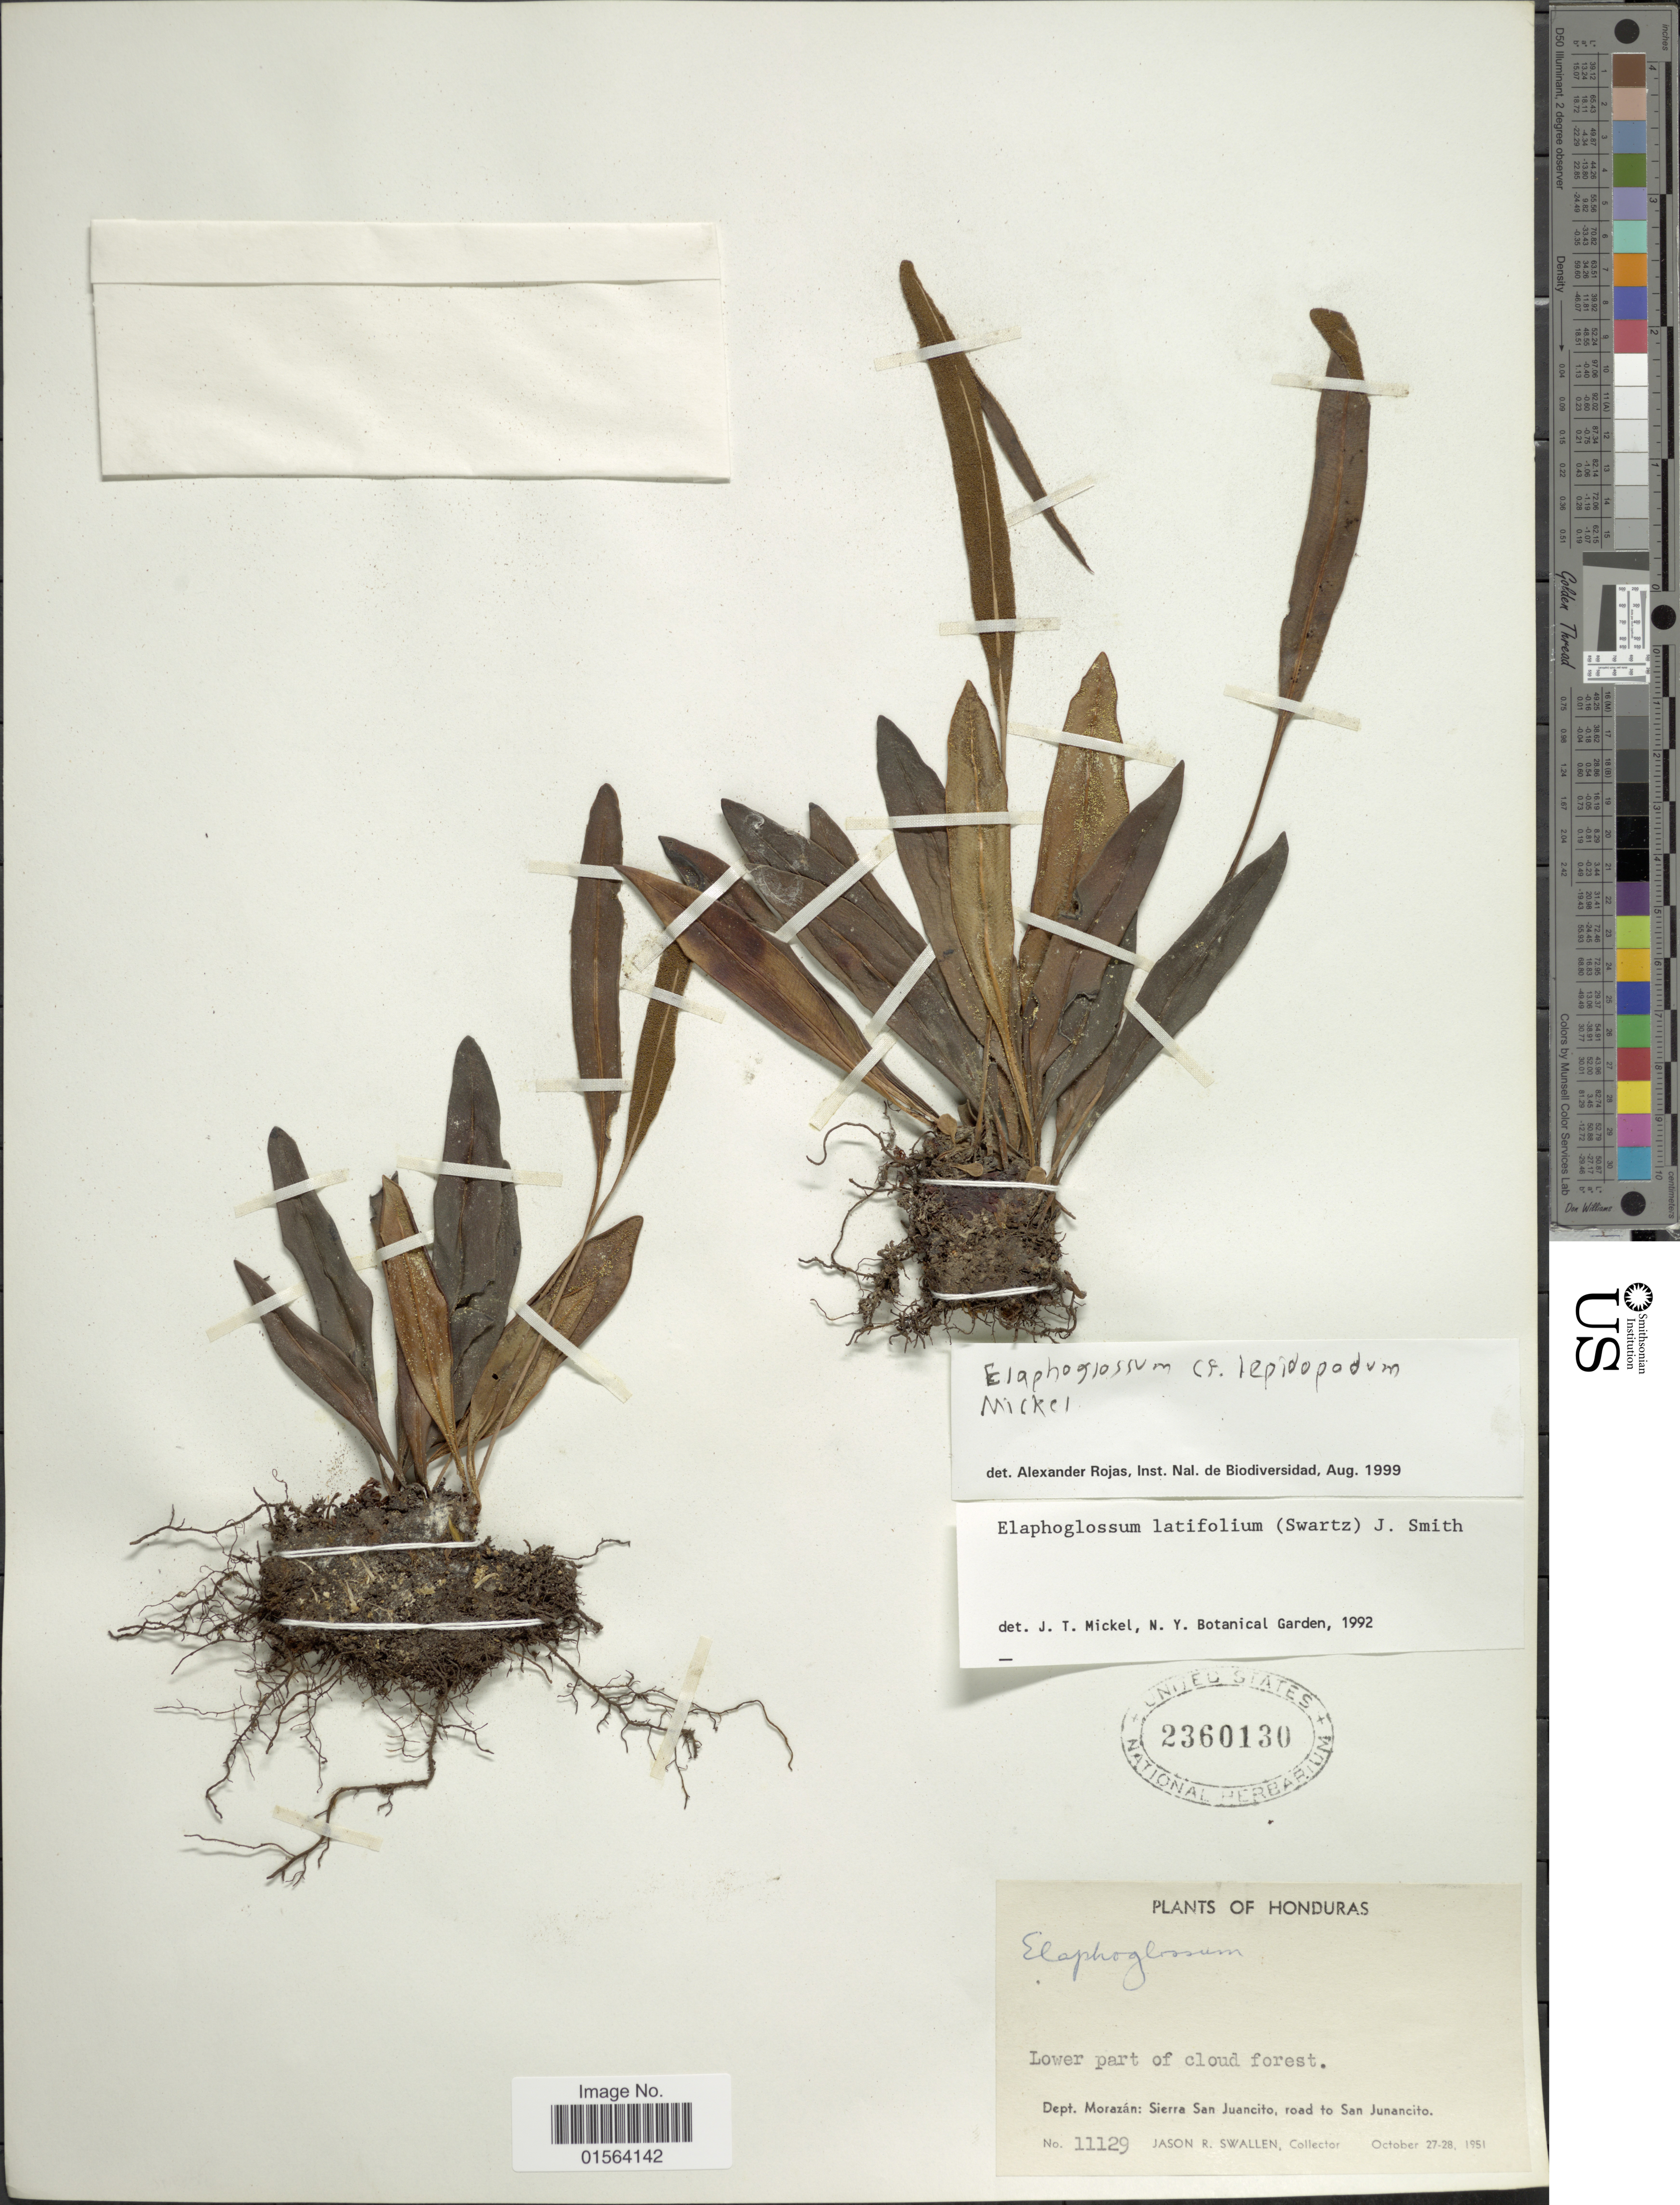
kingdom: Plantae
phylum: Tracheophyta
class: Polypodiopsida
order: Polypodiales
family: Dryopteridaceae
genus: Elaphoglossum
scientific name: Elaphoglossum latifolium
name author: (Sw.) J. Sm.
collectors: J. R. Swallen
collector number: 11129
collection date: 1951-10-27/1951-10-28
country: Honduras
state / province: Fco. Morazán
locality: Dept. Morazan: Sierra San Juancito, road to San Juancito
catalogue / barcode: US 2360130